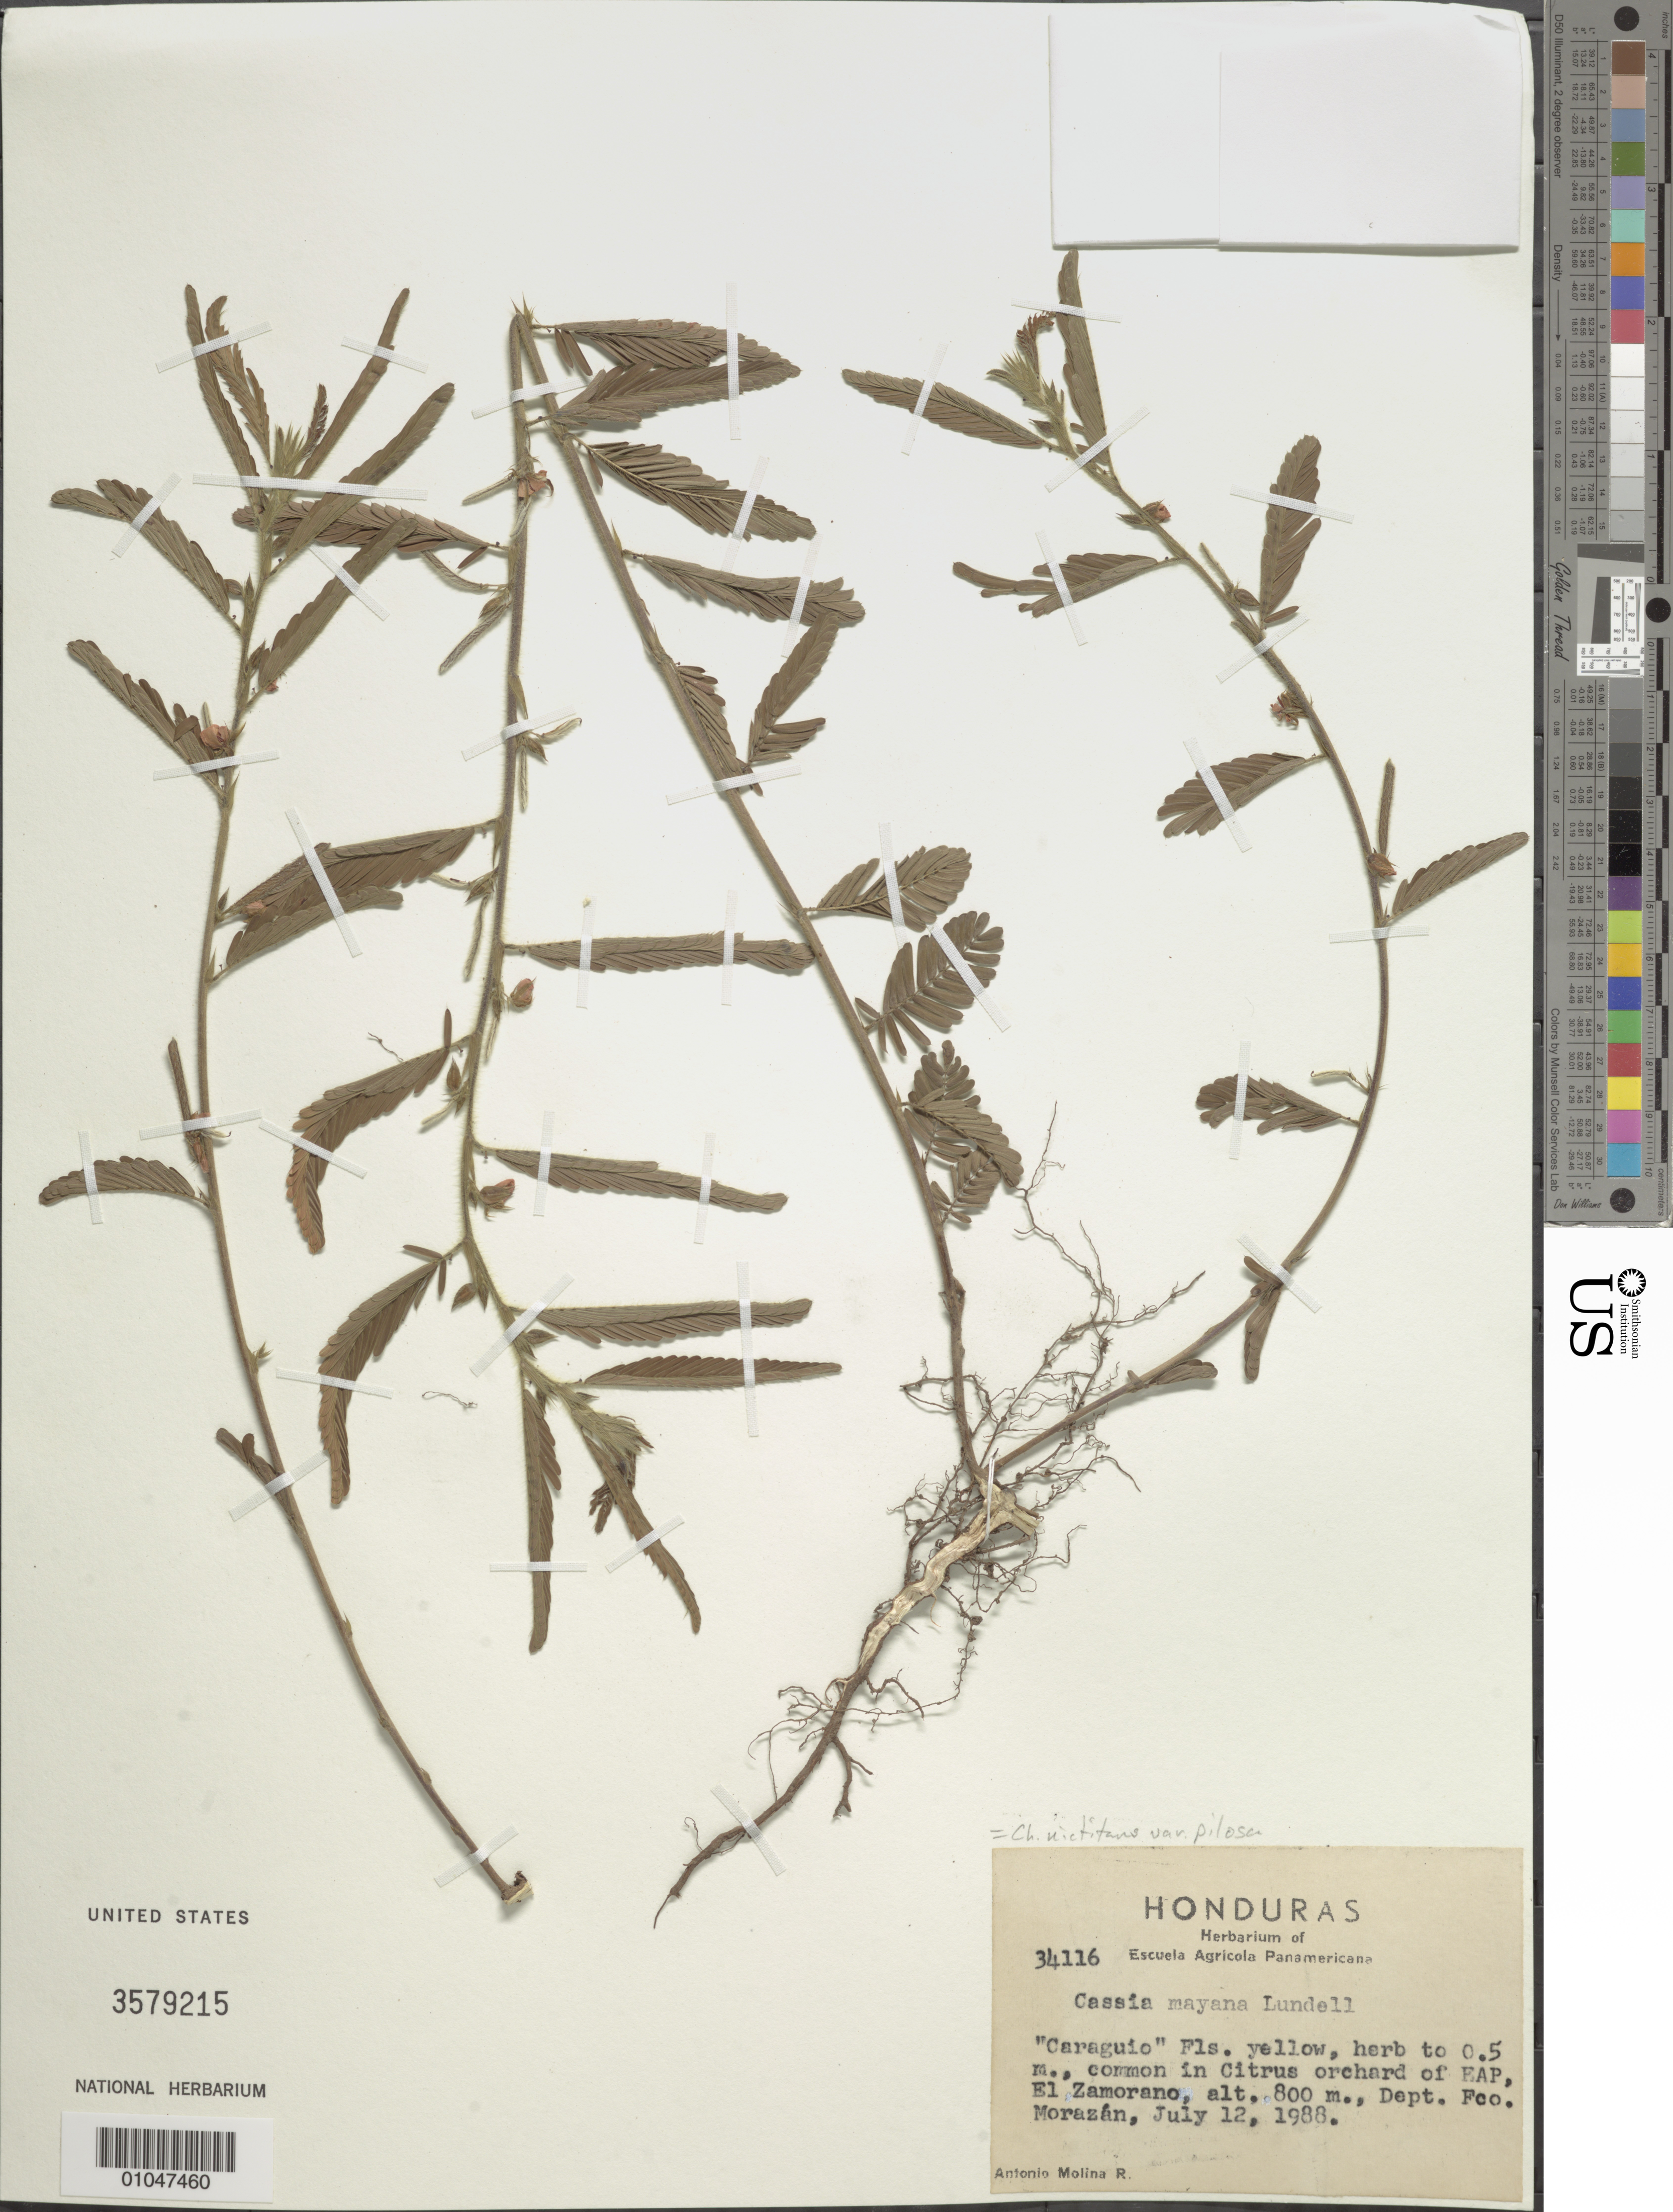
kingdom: Plantae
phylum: Tracheophyta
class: Magnoliopsida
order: Fabales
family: Fabaceae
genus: Chamaecrista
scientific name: Chamaecrista nictitans var. pilosa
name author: (Benth.) H.S. Irwin & Barneby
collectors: A. Molina R.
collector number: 34116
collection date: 1988-07-12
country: Honduras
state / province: Fco. Morazán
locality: Citrus orchard of EAP El Zamorano.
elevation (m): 800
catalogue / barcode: US 3579215